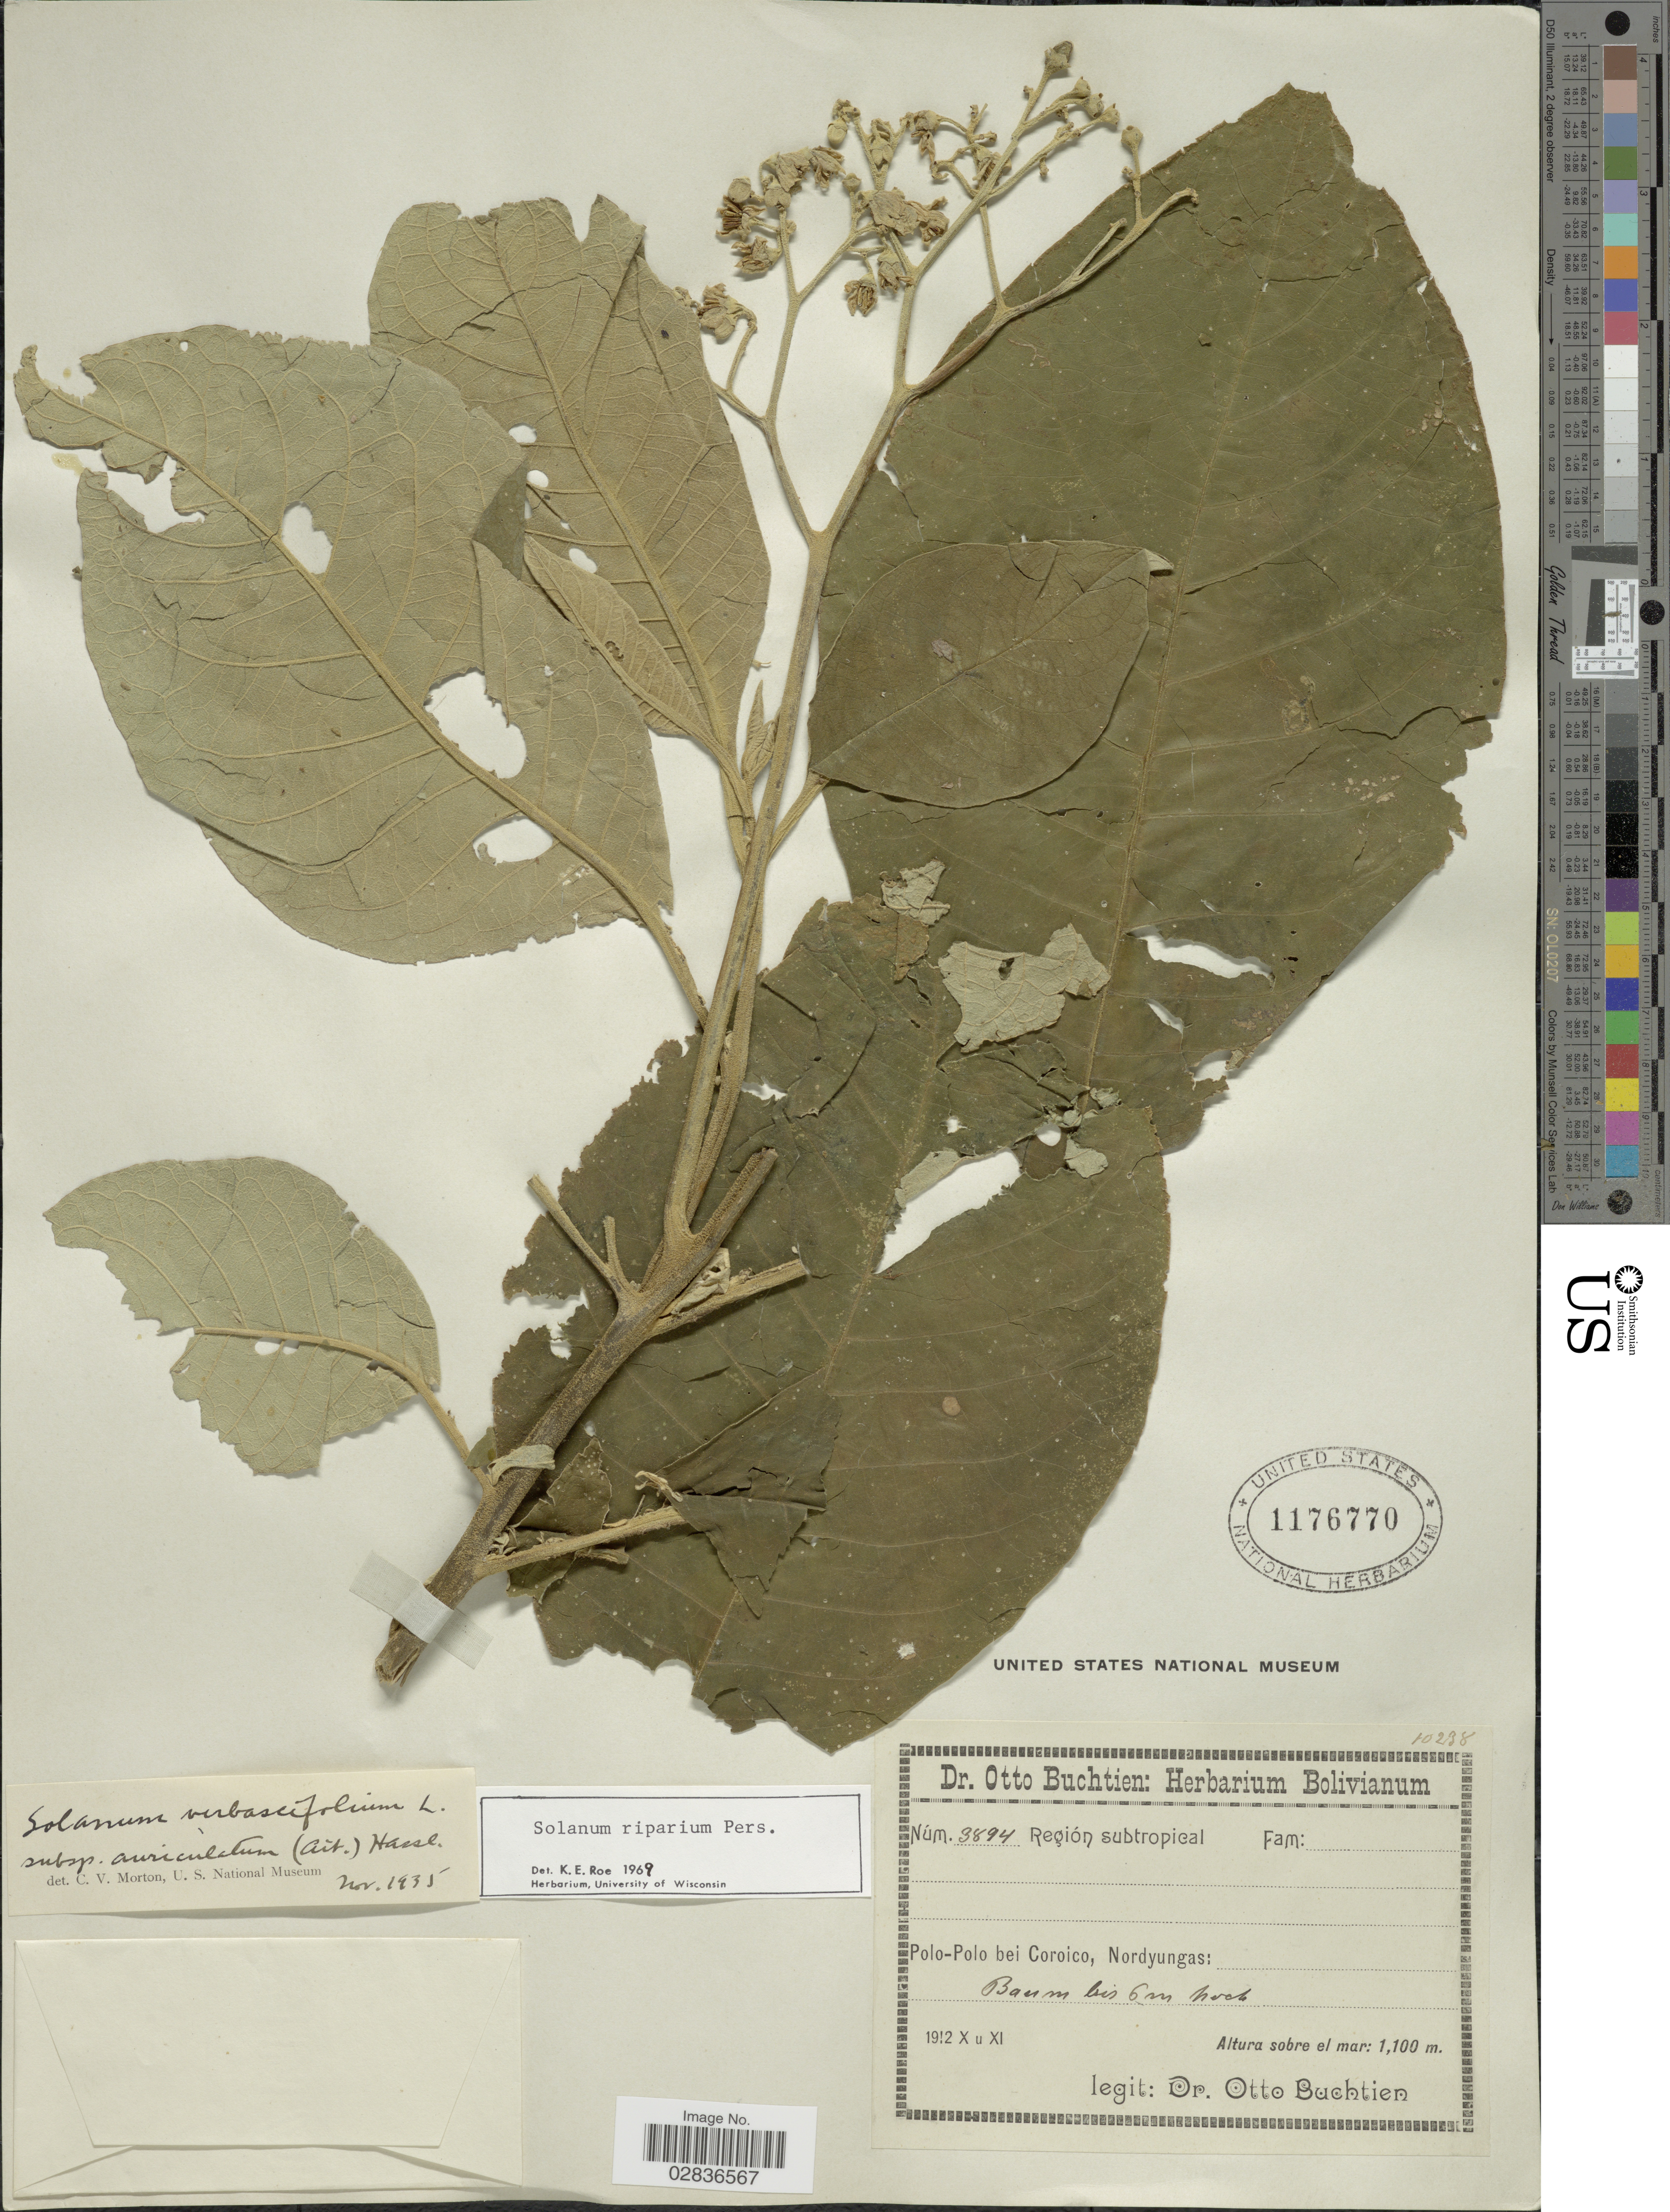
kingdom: Plantae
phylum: Tracheophyta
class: Magnoliopsida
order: Solanales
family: Solanaceae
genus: Solanum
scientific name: Solanum riparium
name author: Pers.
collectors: O. Buchtien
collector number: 3894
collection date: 1912-10/1912-11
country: Bolivia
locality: Polo-Polo bei Coroico, Nordyungas.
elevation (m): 1100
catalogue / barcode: US 1176770